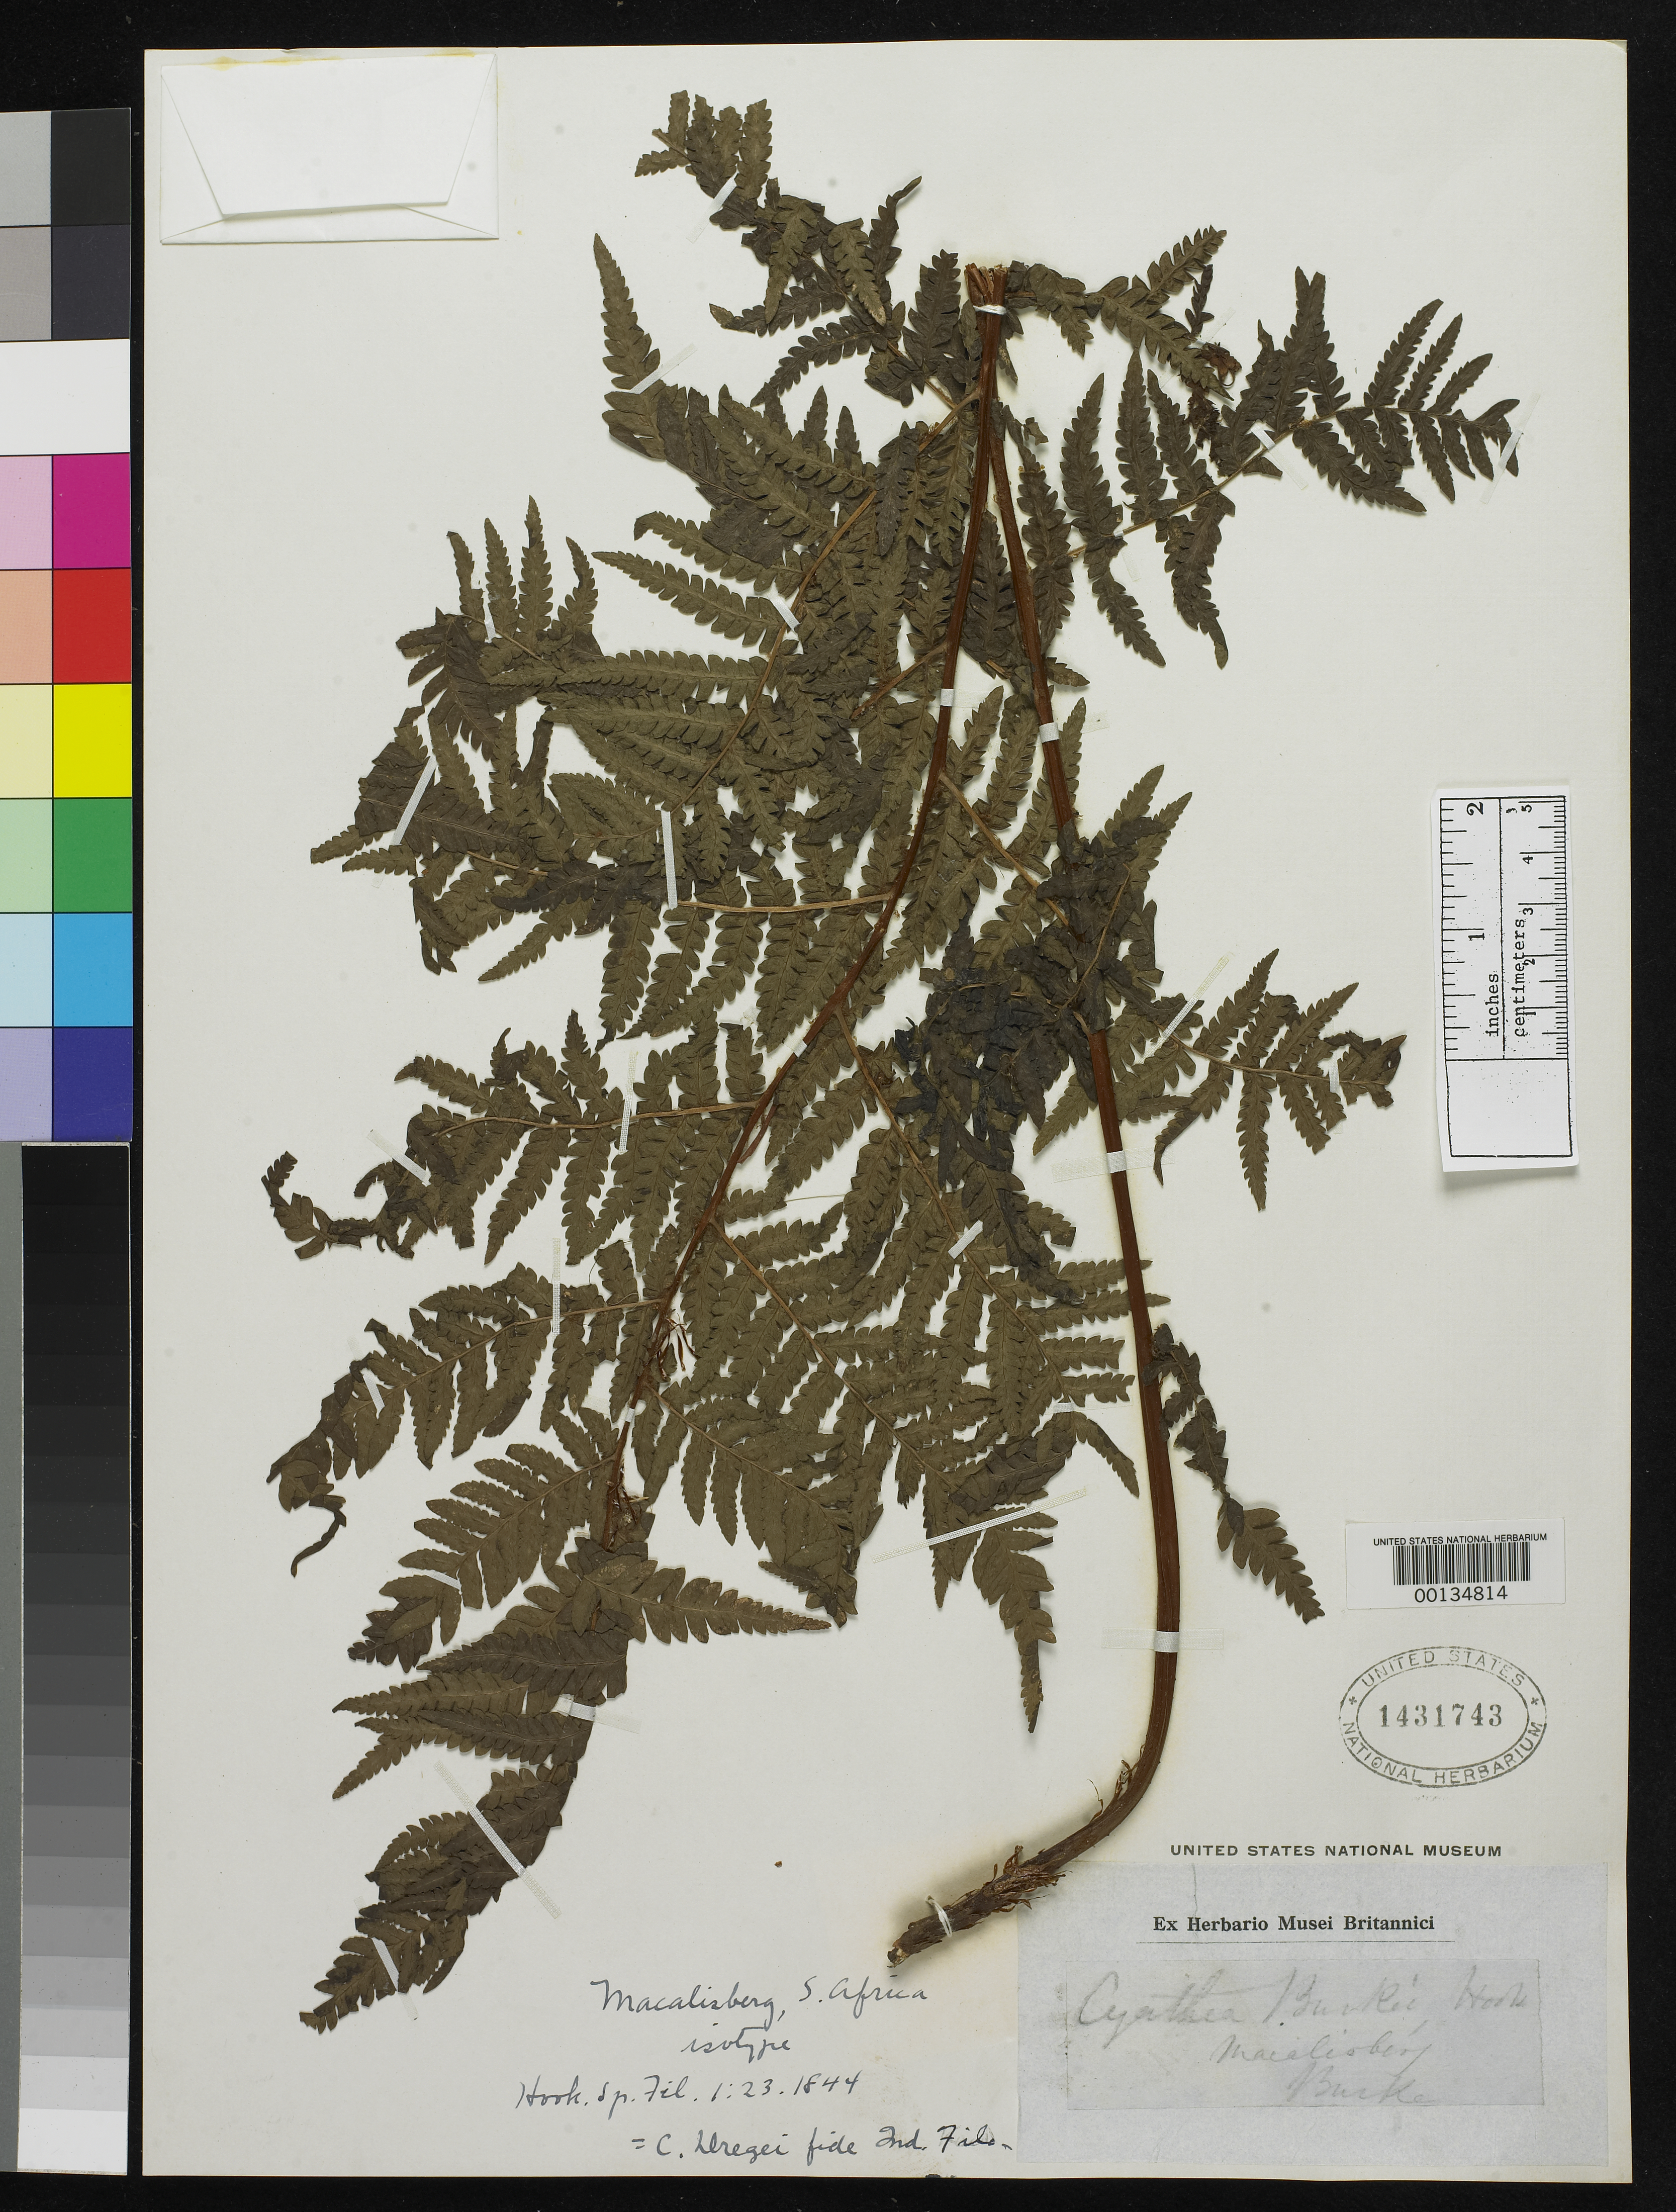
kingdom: Plantae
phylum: Tracheophyta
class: Polypodiopsida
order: Cyatheales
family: Cyatheaceae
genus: Cyathea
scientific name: Cyathea burkei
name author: Hook.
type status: Type Collection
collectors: J. Burke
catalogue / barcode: US 1431743